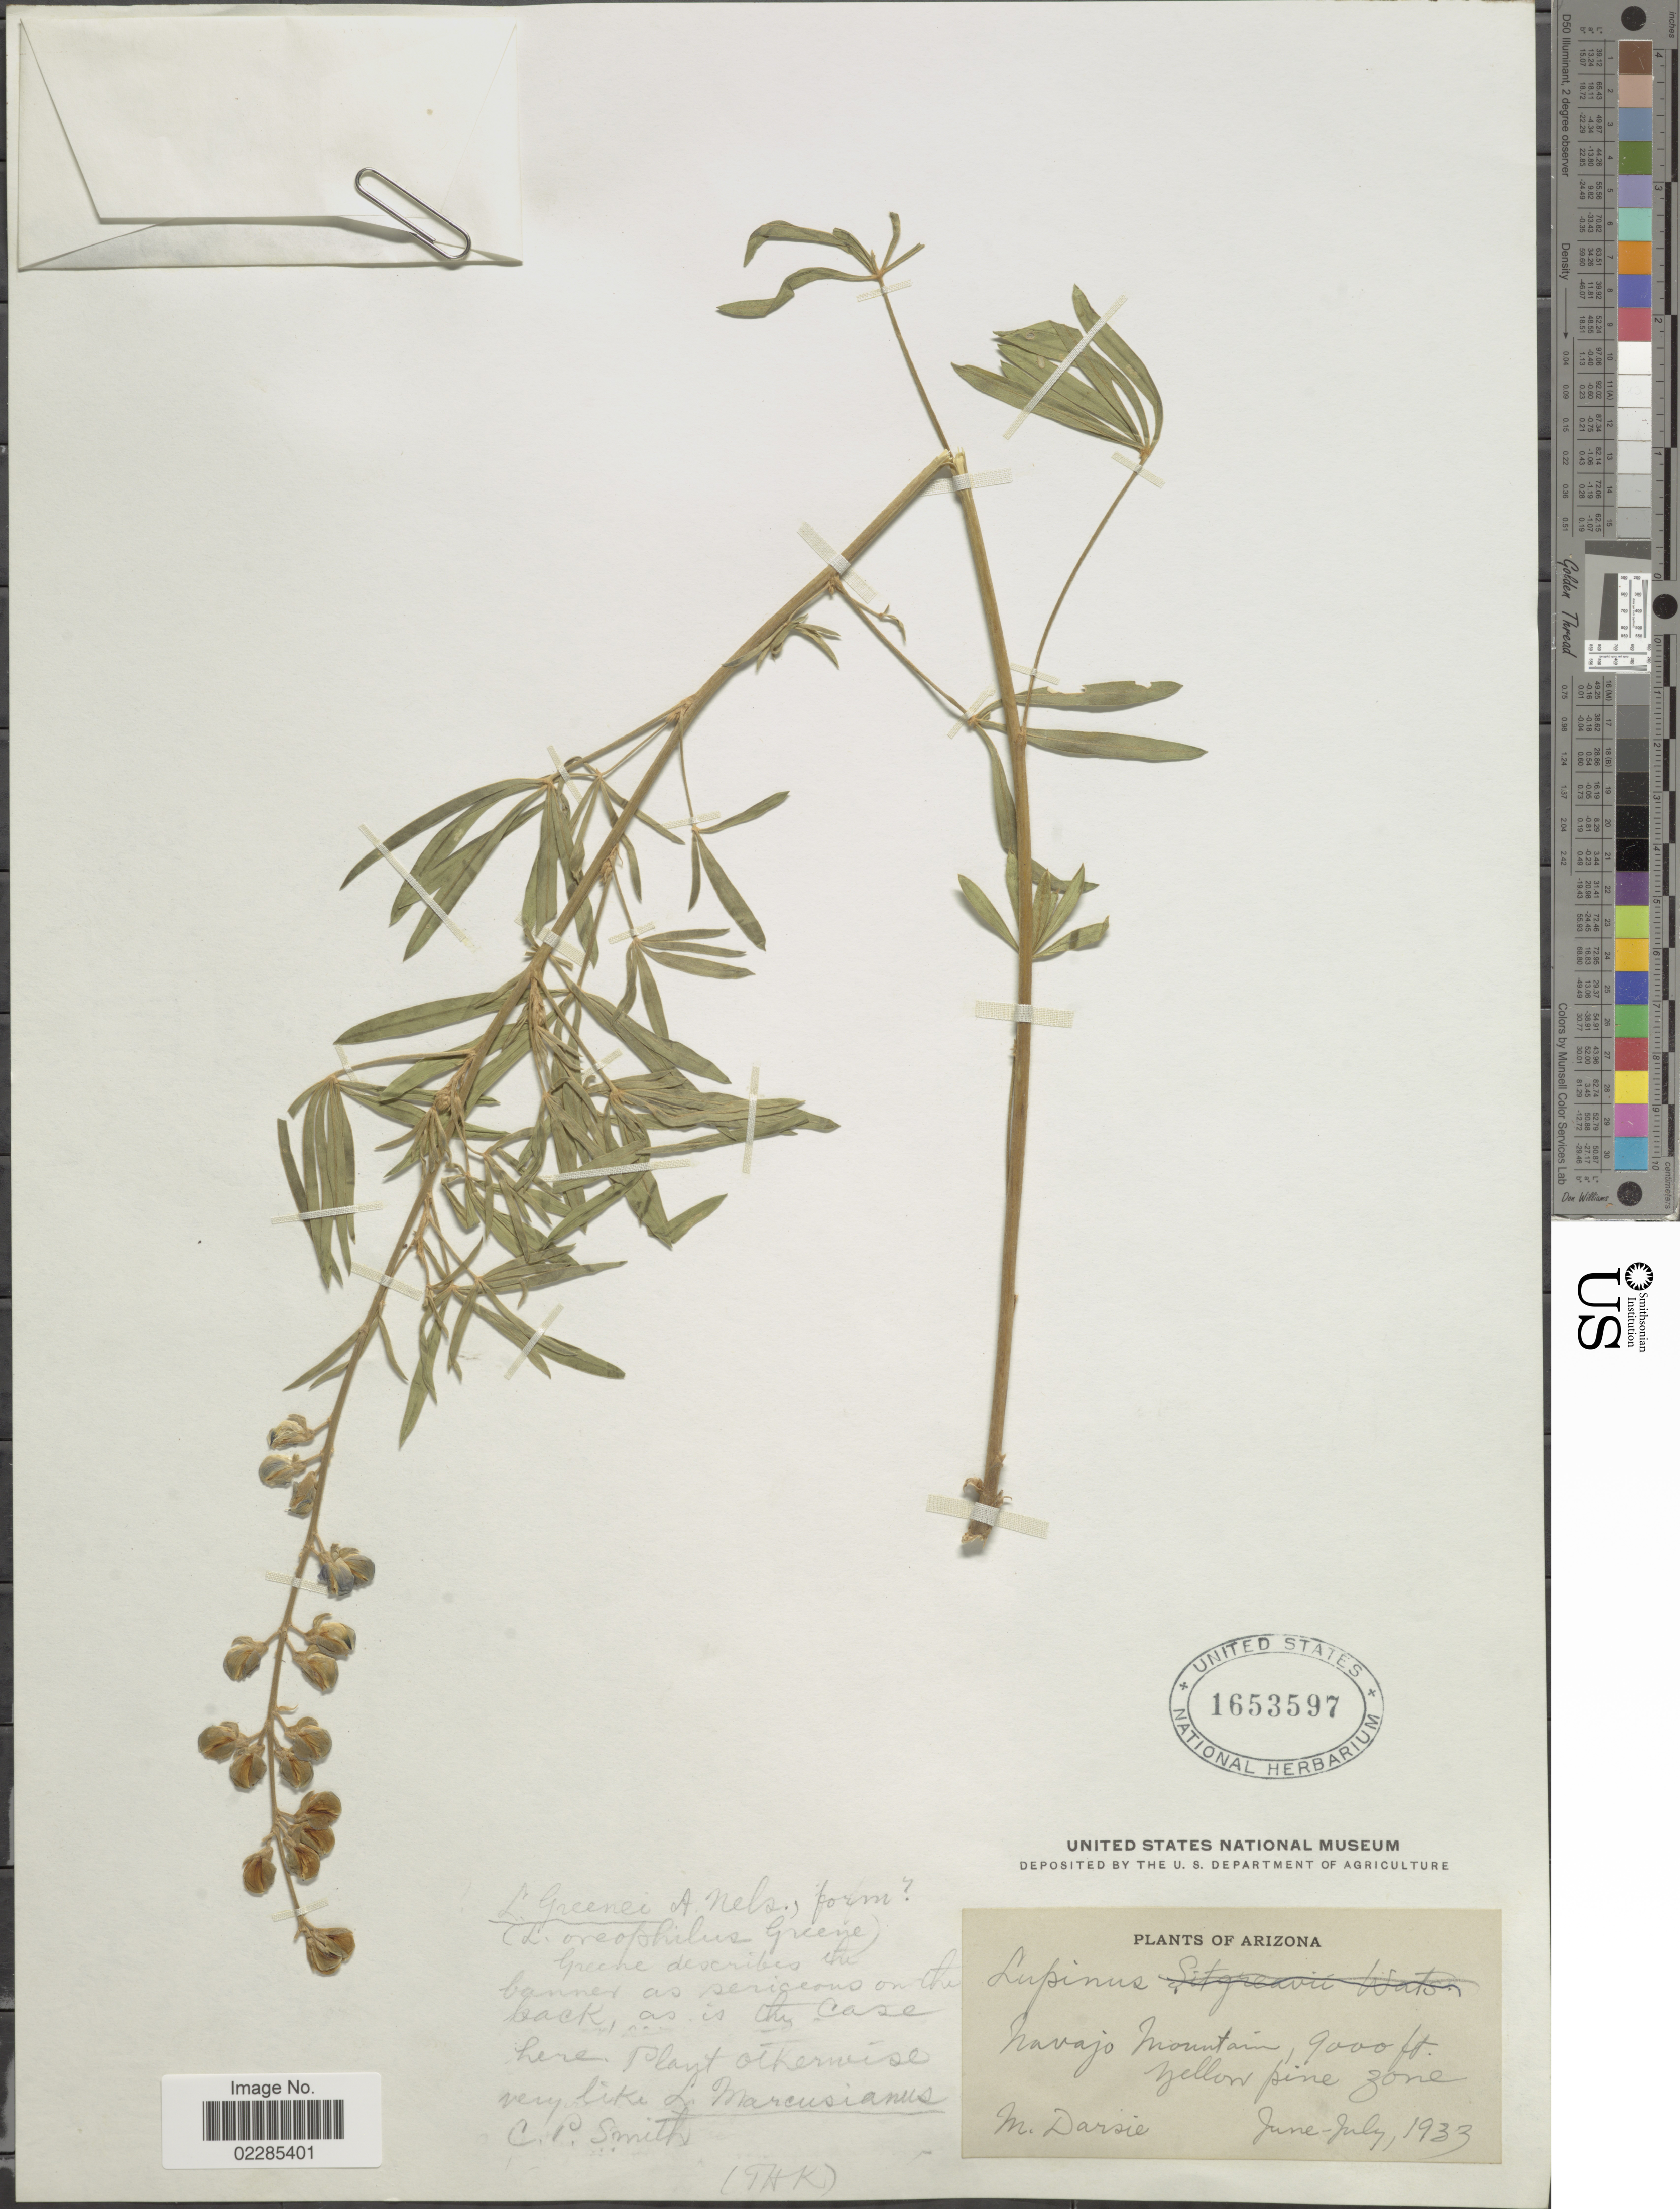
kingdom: Plantae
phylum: Tracheophyta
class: Magnoliopsida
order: Fabales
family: Fabaceae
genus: Lupinus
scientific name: Lupinus greenei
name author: A. Nelson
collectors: M. Darsie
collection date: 1933-06/1933-07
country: United States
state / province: Arizona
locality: Navajo Mountains, Yellow Pine zone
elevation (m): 2743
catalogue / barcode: US 1653597